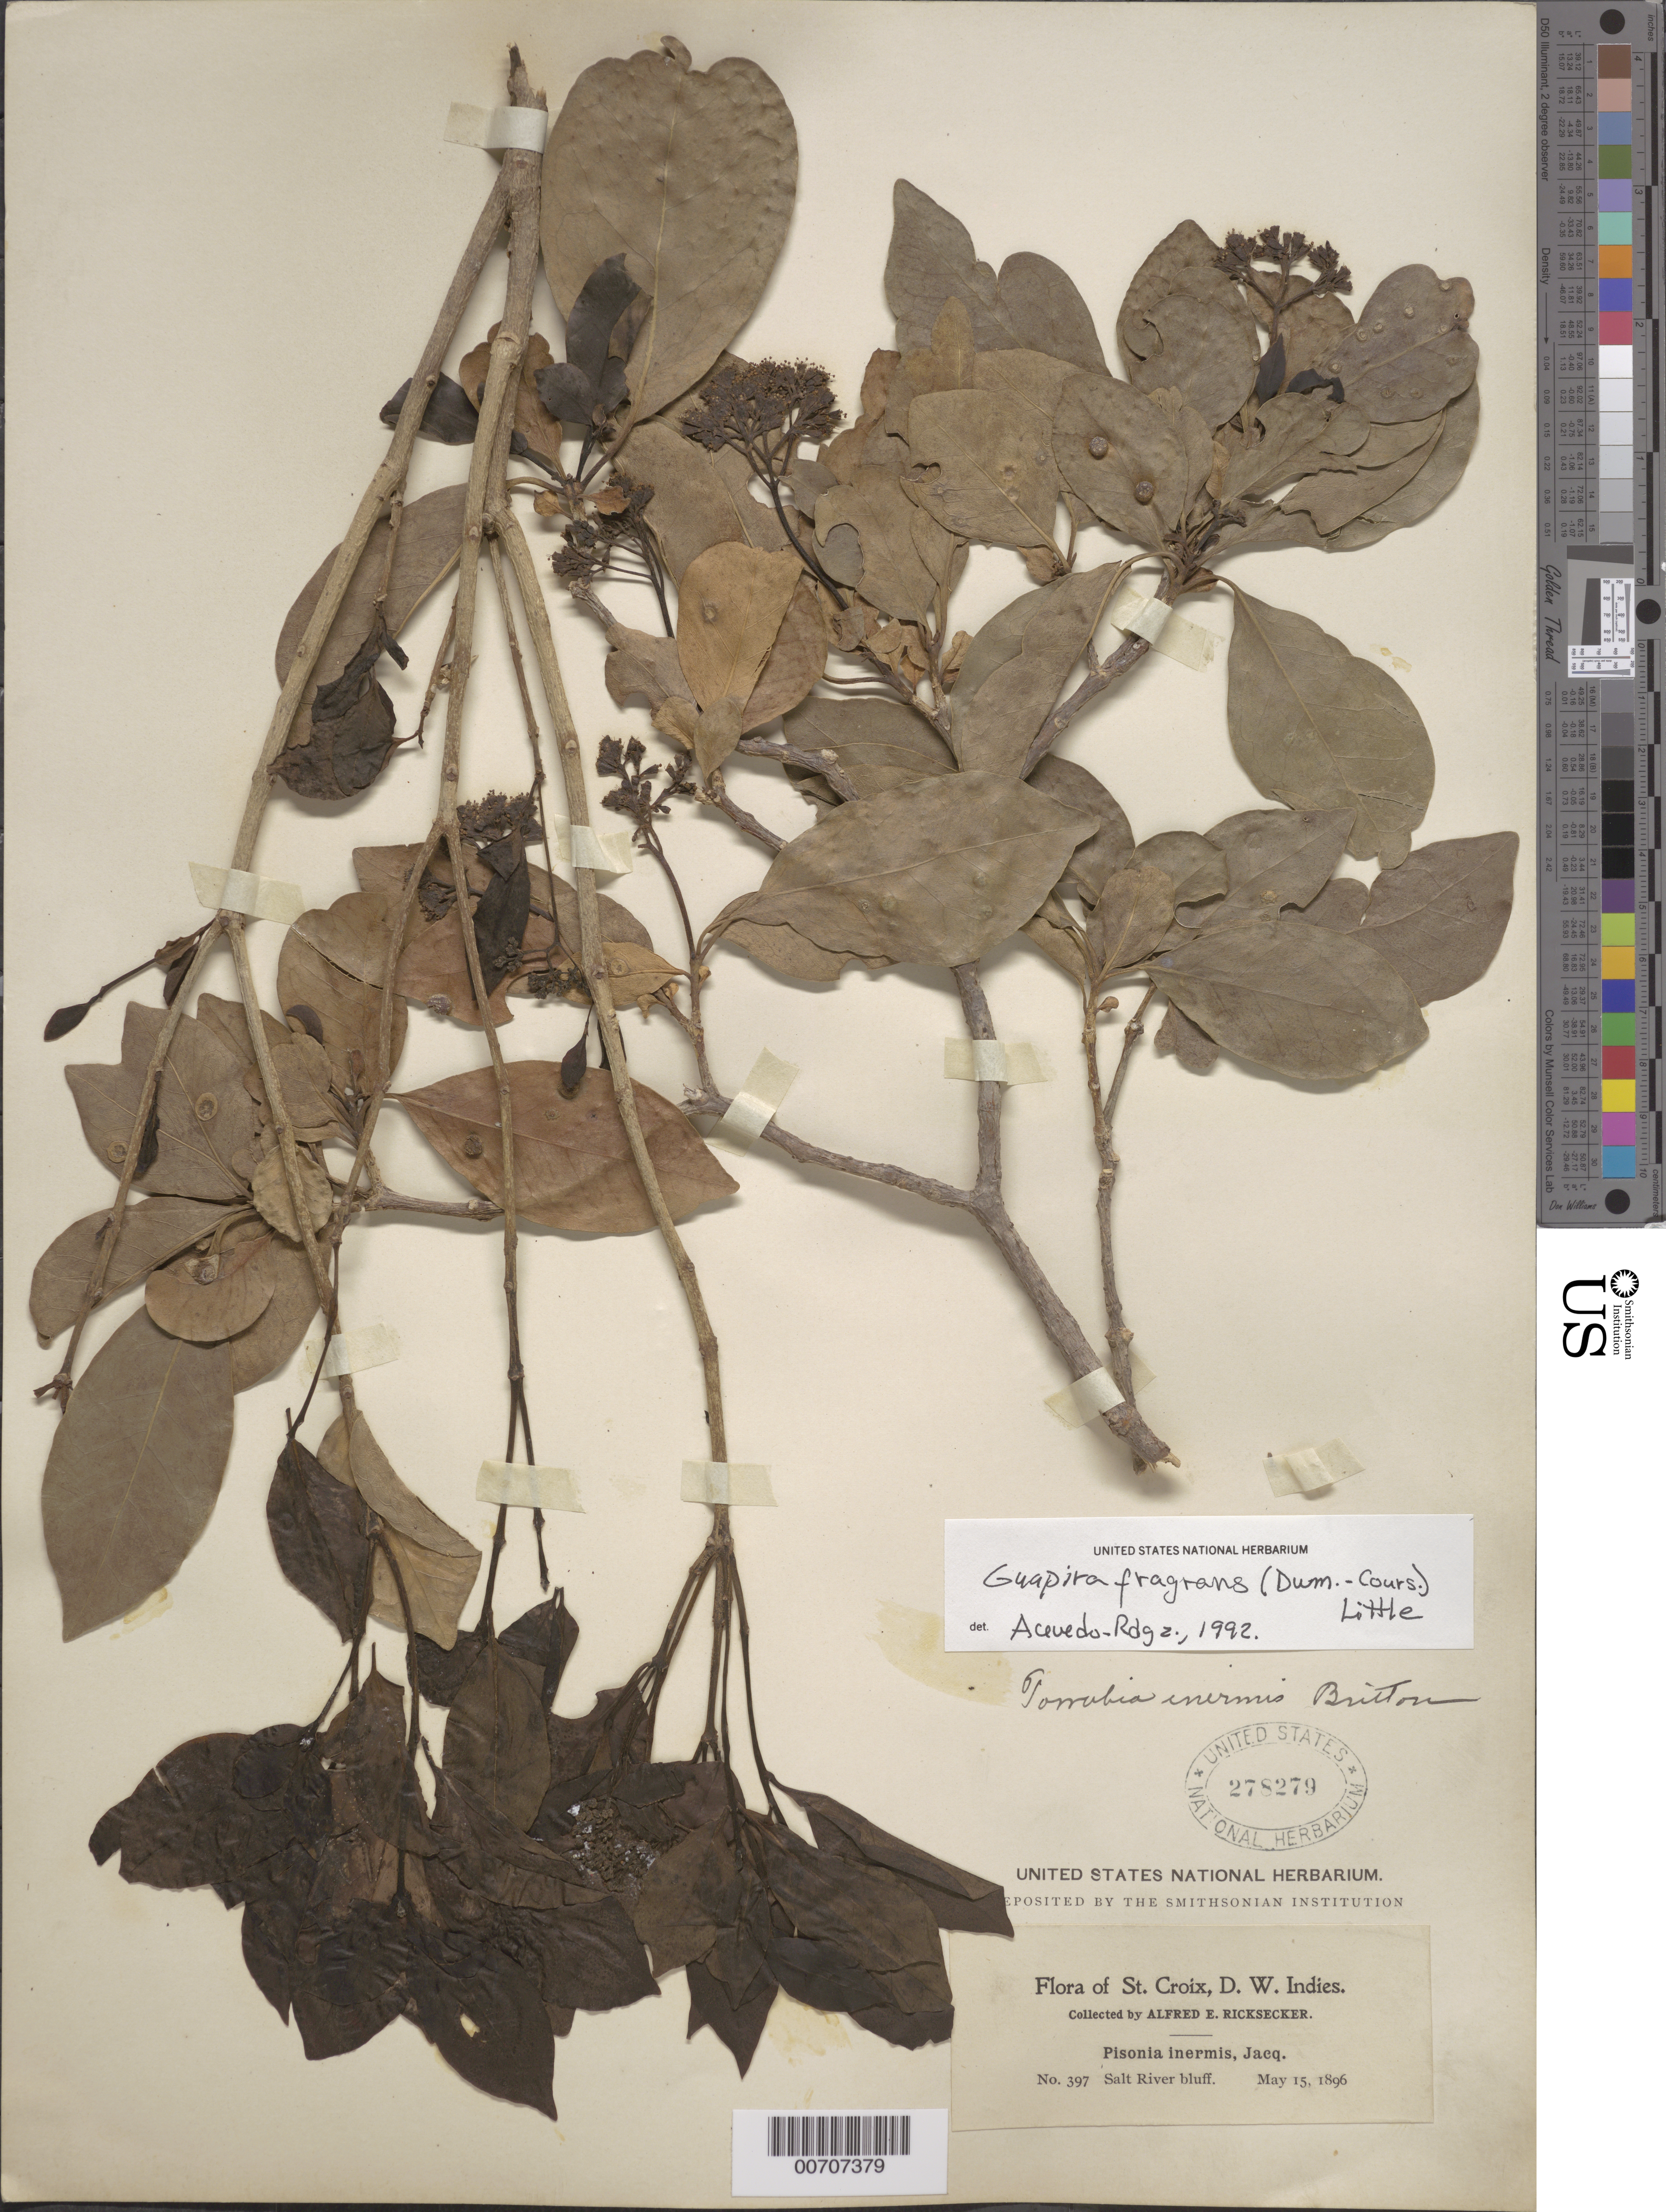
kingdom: Plantae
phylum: Tracheophyta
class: Magnoliopsida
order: Caryophyllales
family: Nyctaginaceae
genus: Guapira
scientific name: Guapira fragrans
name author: (Dum. Cours.) Little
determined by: Acevedo-Rodríguez, P., (BOT), Smithsonian Institution - National Museum of Natural History (UNITED STATES)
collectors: A. E. Ricksecker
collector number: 397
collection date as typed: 15 May 1896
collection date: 1896-05-15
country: U.S. Virgin Islands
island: St. Croix Island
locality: Salt River Bluff.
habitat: Salt River bluff.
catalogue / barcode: US 278279